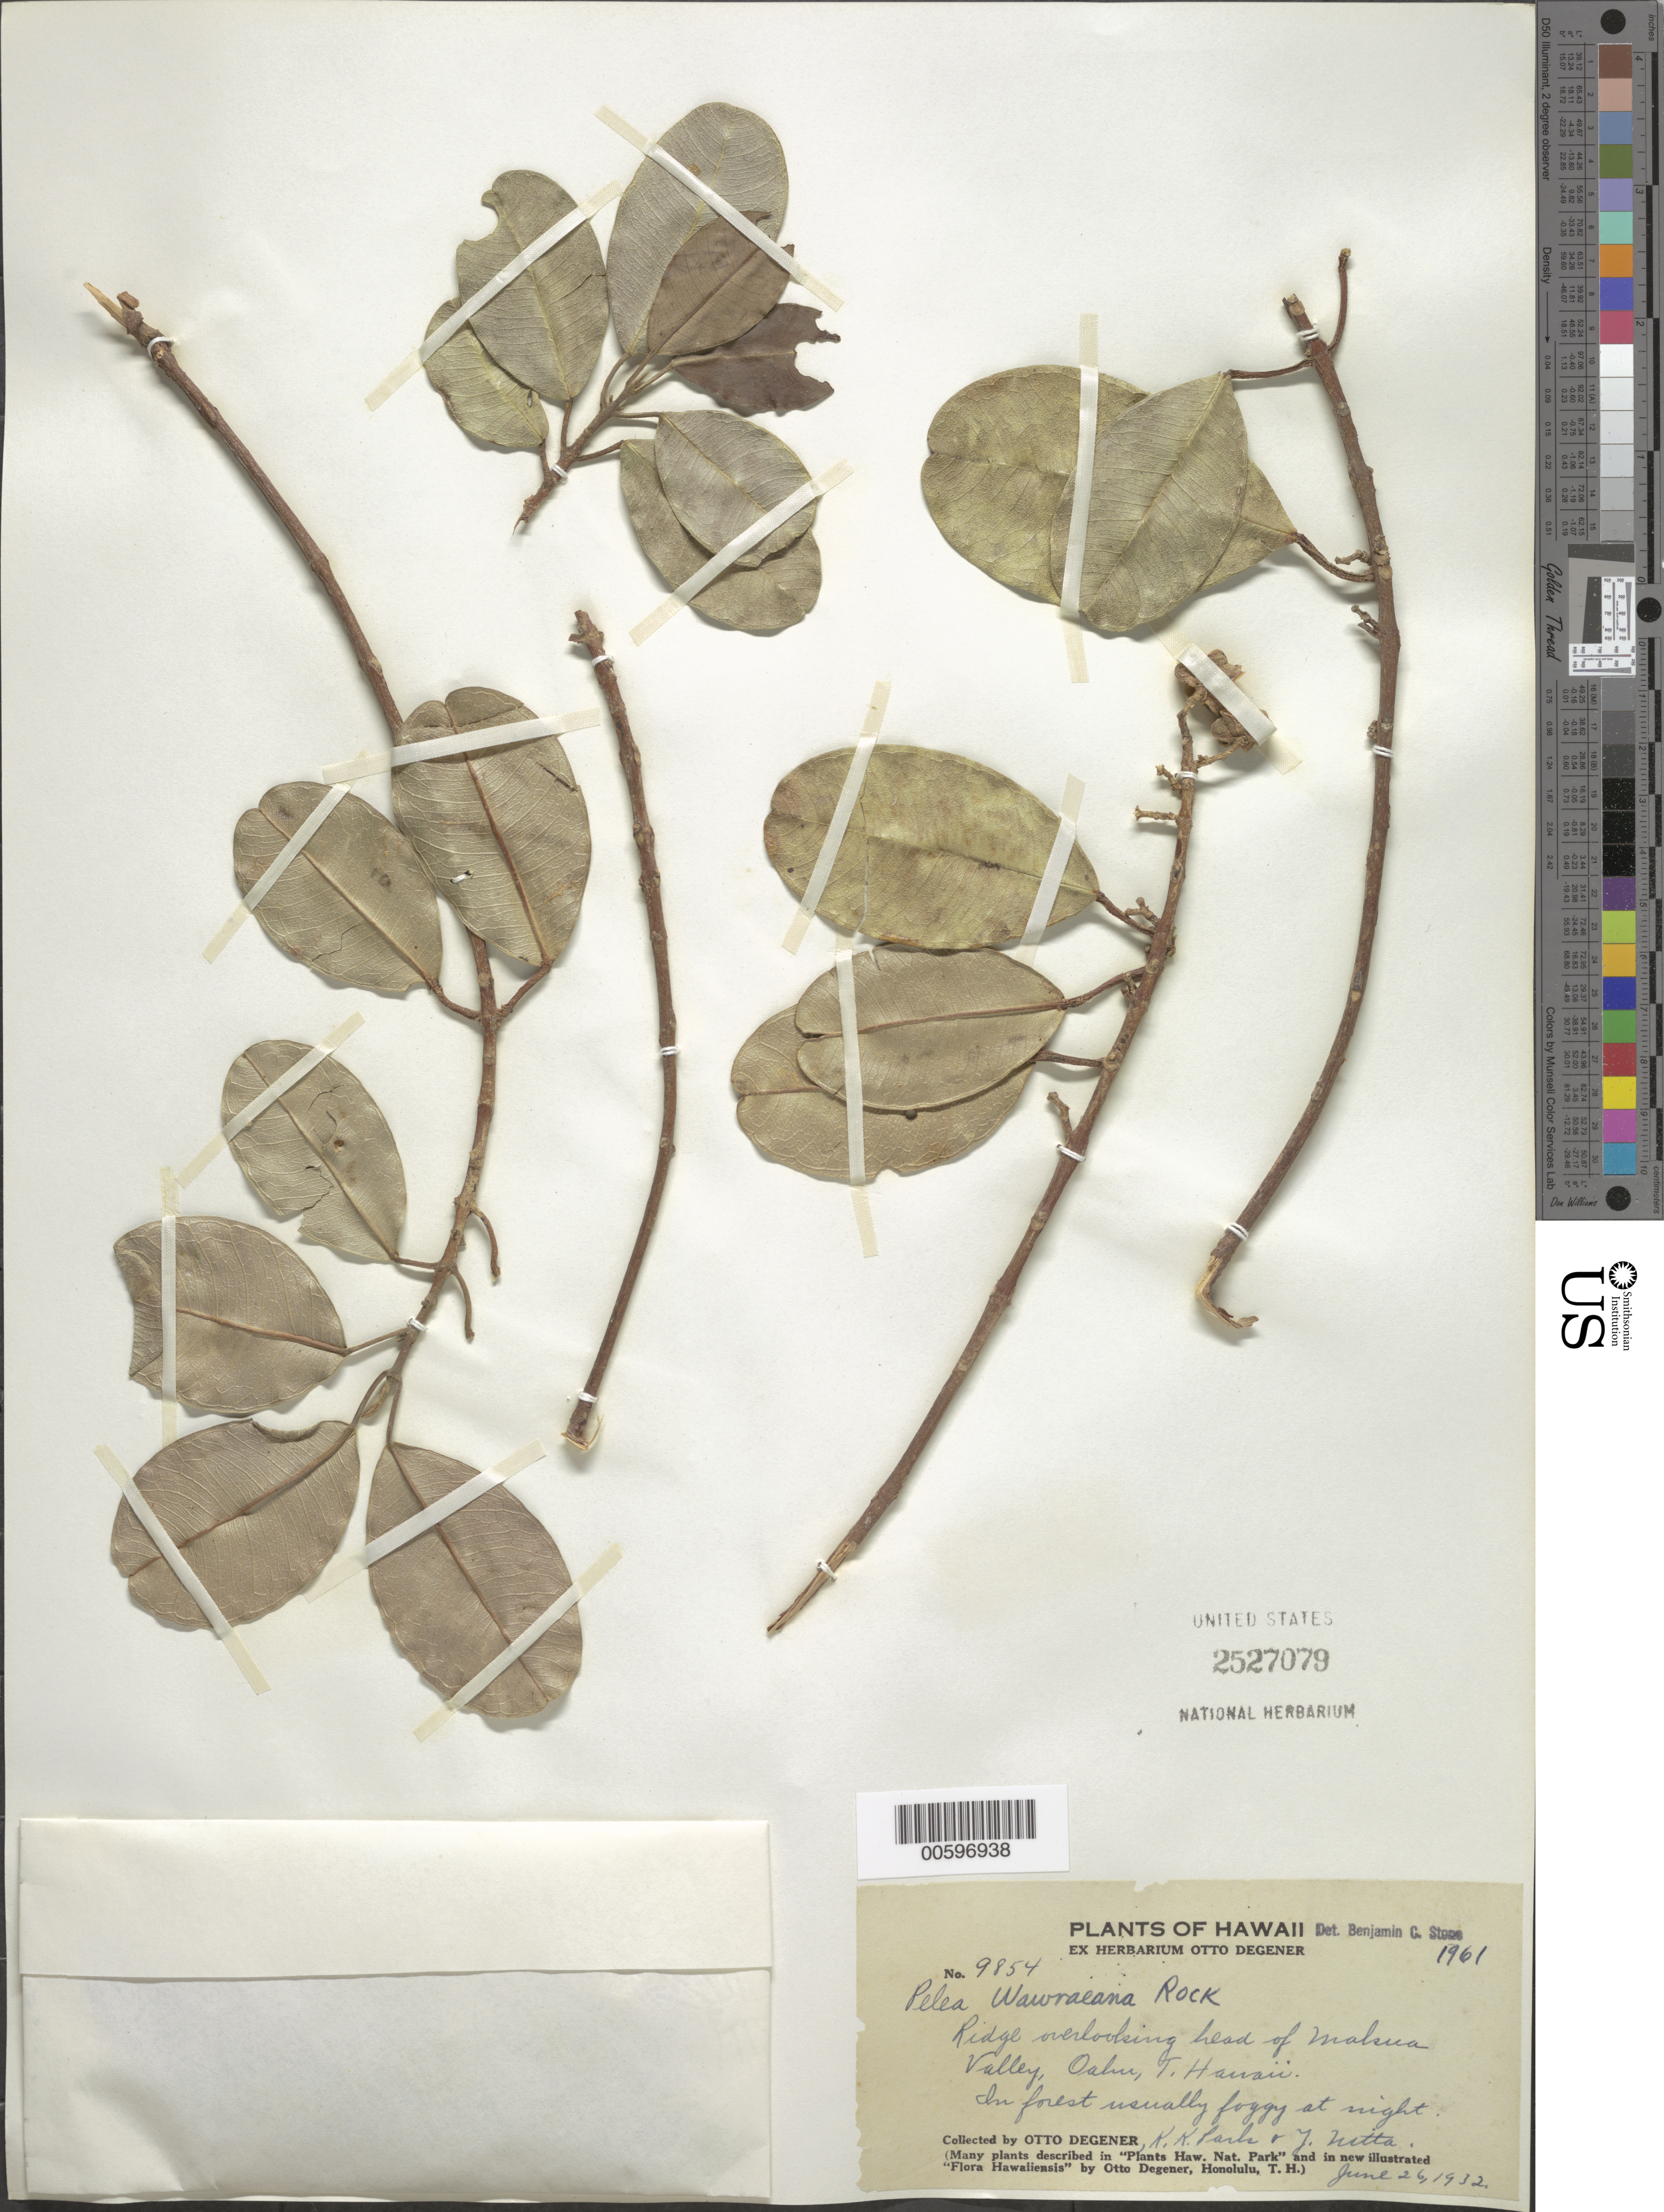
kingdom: Plantae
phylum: Tracheophyta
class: Magnoliopsida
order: Sapindales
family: Rutaceae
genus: Melicope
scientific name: Melicope wawraeana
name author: (H. Lév.) T.G. Hartley & B.C. Stone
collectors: O. Degener, K. Park & Y. Nitta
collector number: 9854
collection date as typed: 26 Jun 1932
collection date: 1932-06-26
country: United States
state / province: Hawaii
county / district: Honolulu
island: Oahu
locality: Ridge overlooking head of Makua Valley.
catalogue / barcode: US 2527079